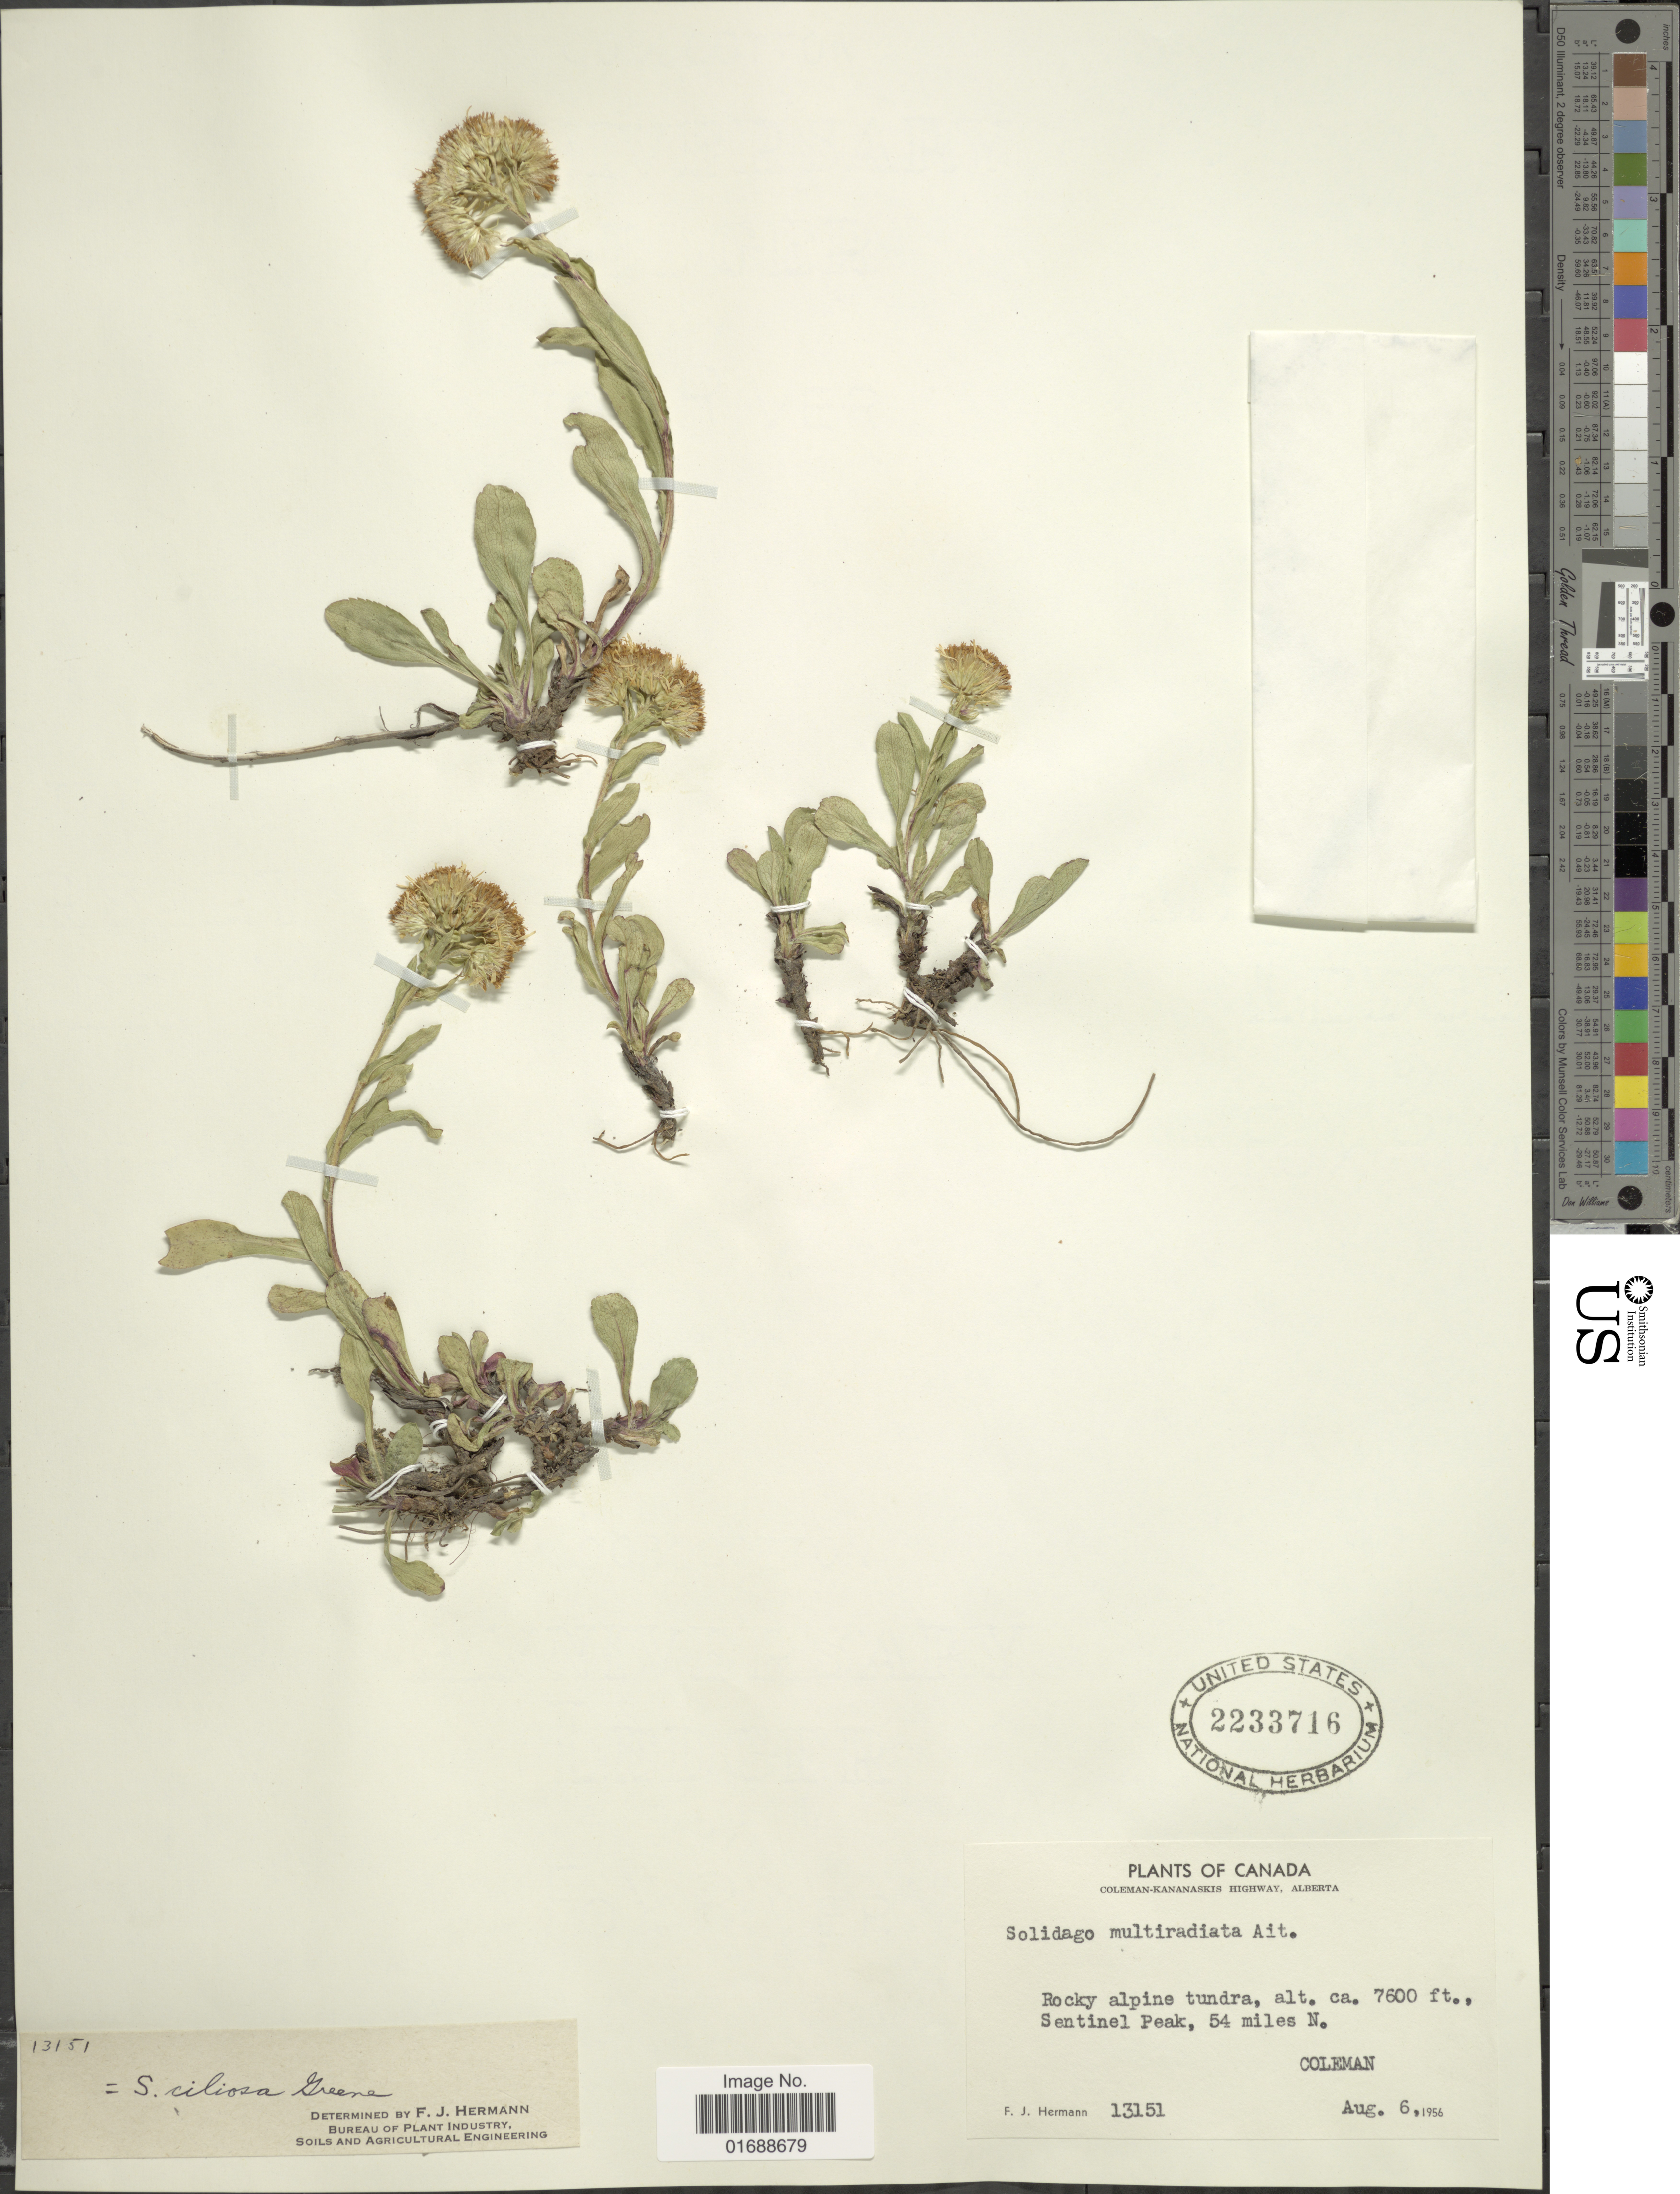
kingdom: Plantae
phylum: Tracheophyta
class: Magnoliopsida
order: Asterales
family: Asteraceae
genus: Solidago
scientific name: Solidago multiradiata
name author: Aiton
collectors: F. J. Hermann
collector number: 13151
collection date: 1956-08-06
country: Canada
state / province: Alberta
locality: Coleman-Kananaskis Highway, Rocky alpine tundra, Sentinel Peak, 54 miles N. Coleman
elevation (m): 2316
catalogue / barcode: US 2233716